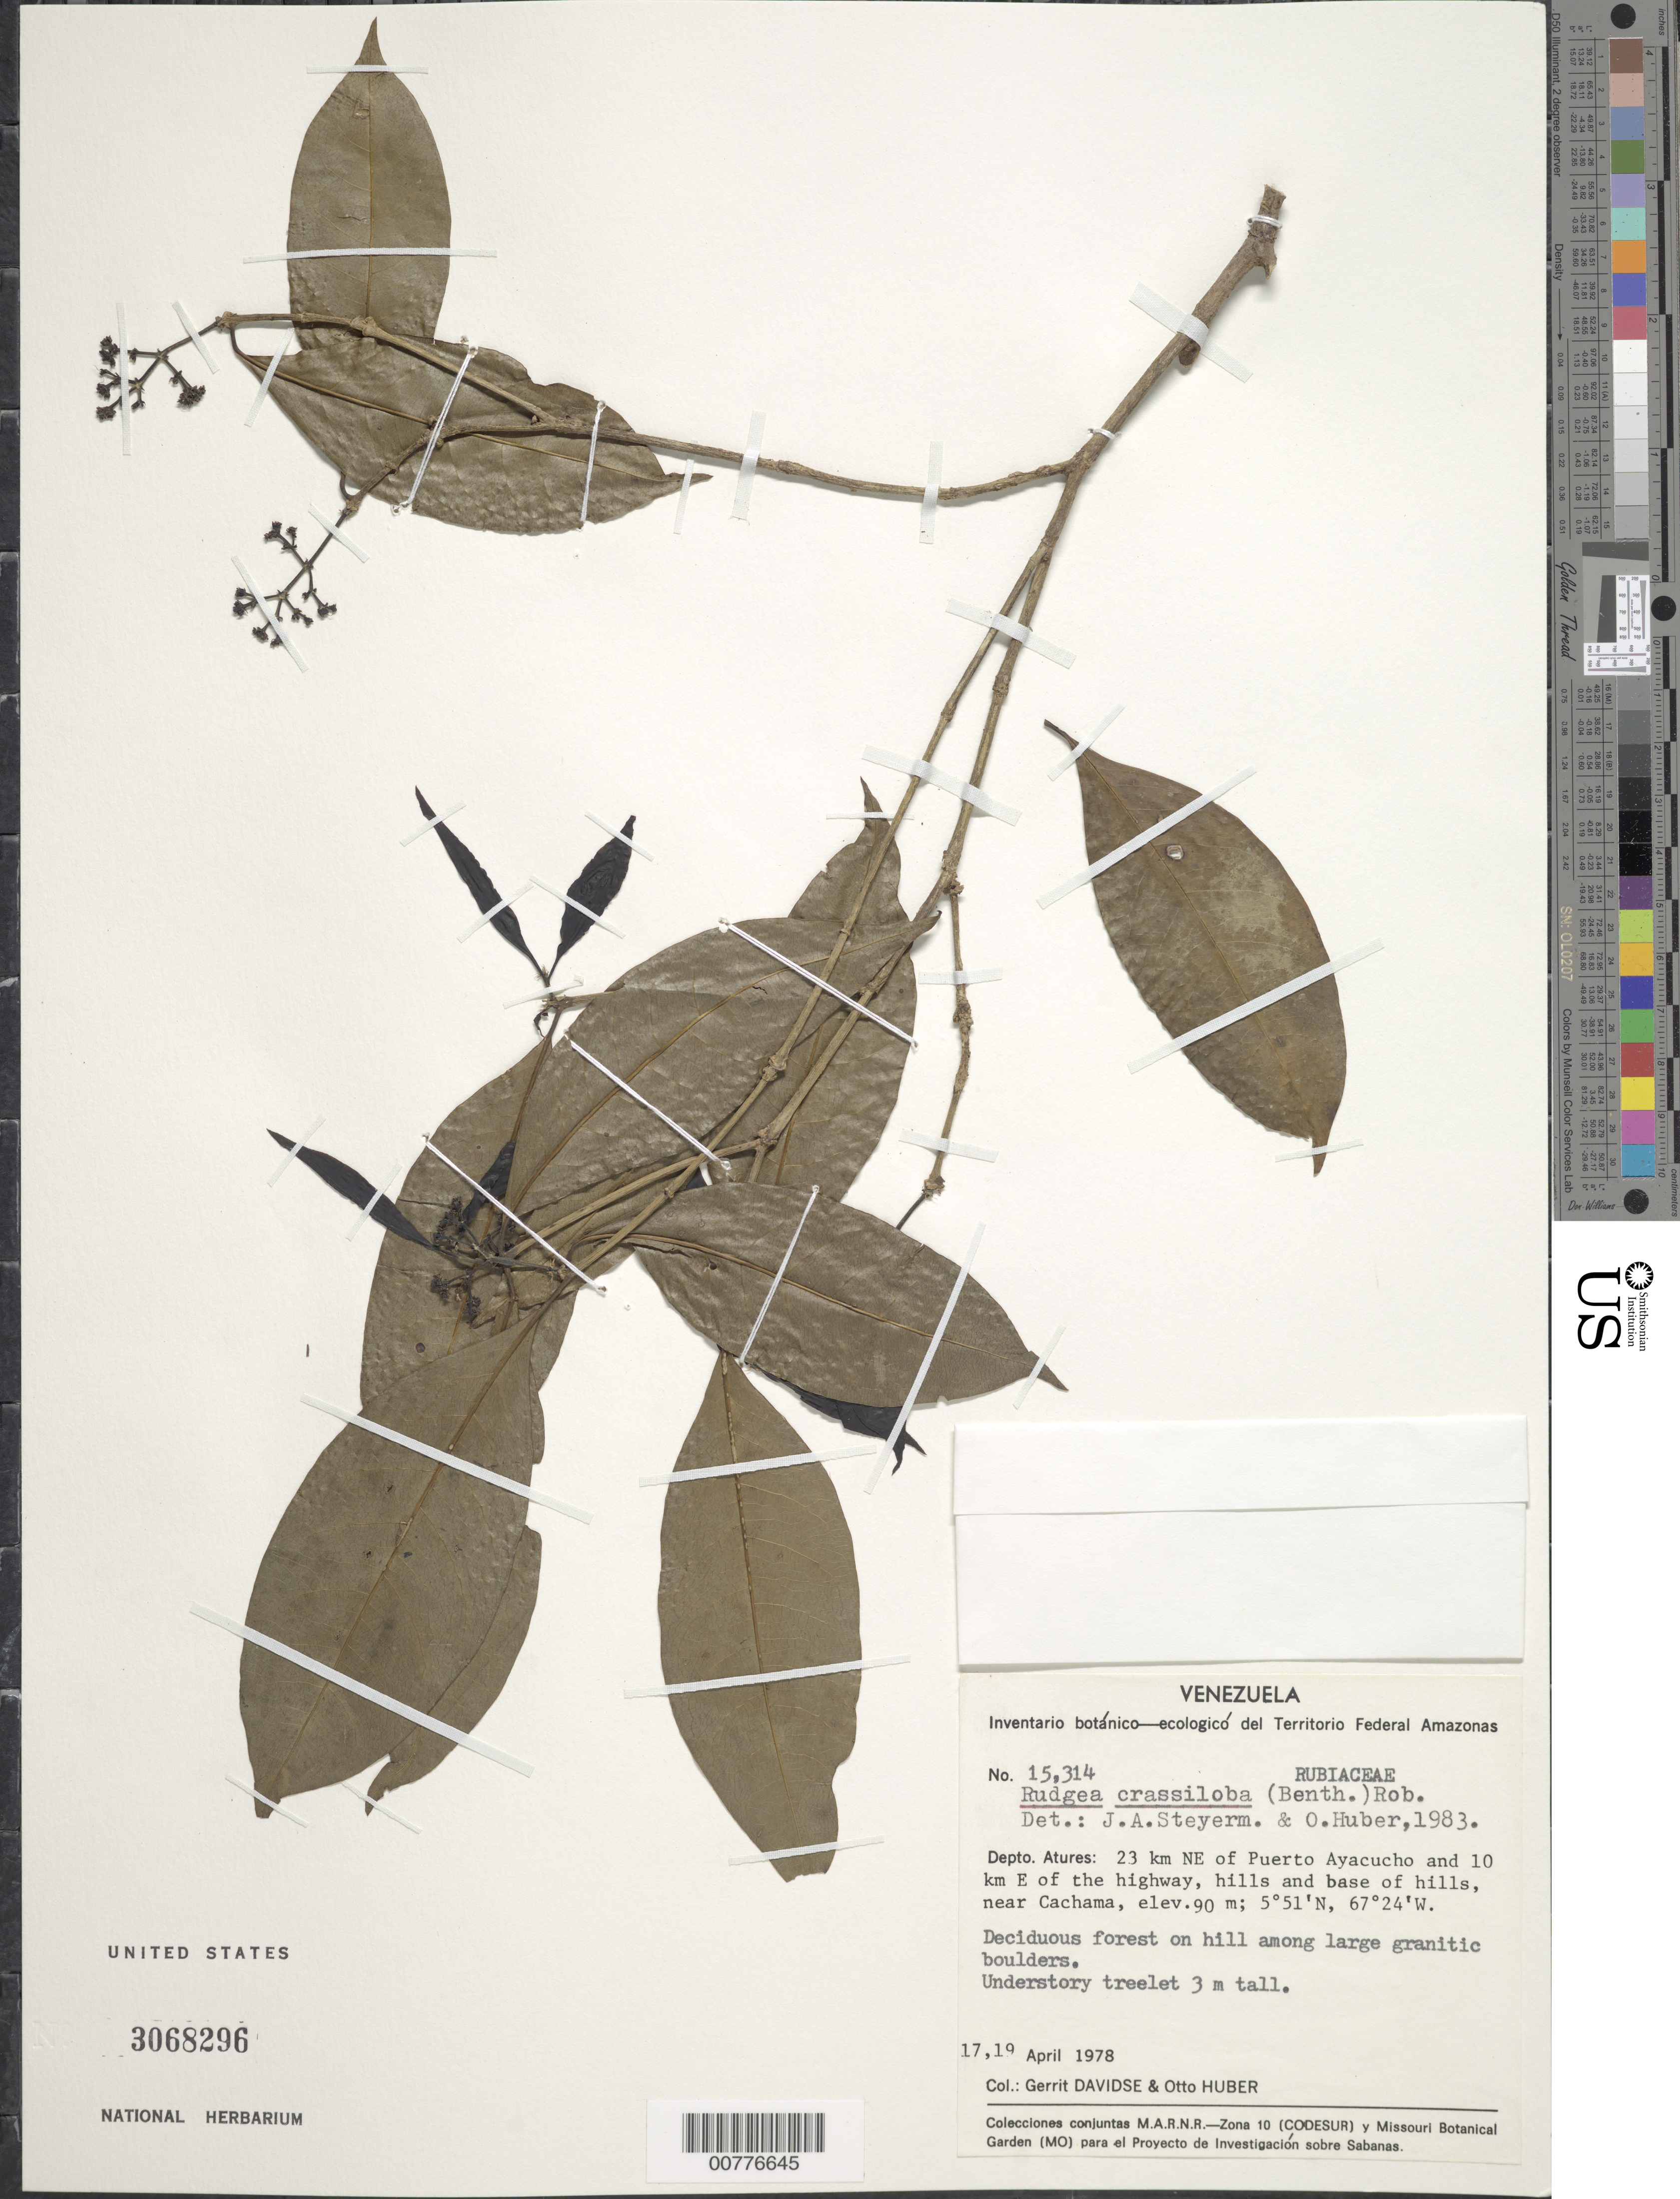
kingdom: Plantae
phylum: Tracheophyta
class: Magnoliopsida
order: Gentianales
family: Rubiaceae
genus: Rudgea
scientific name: Rudgea crassiloba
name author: (Benth.) B.L. Rob.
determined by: Steyermark, J. A.; Huber, O.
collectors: G. Davidse & O. Huber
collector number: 15314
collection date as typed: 17-Apr-78 and 19-Apr-78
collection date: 1978-04-17,1978-04-19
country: Venezuela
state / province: Amazonas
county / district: Atures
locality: Puerto Ayacucho, 23 km NE of, 10 km E of highway to El Burro, near Cachama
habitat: Deciduous forest on hill among large granitic boulders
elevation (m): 90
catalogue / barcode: US 3068296